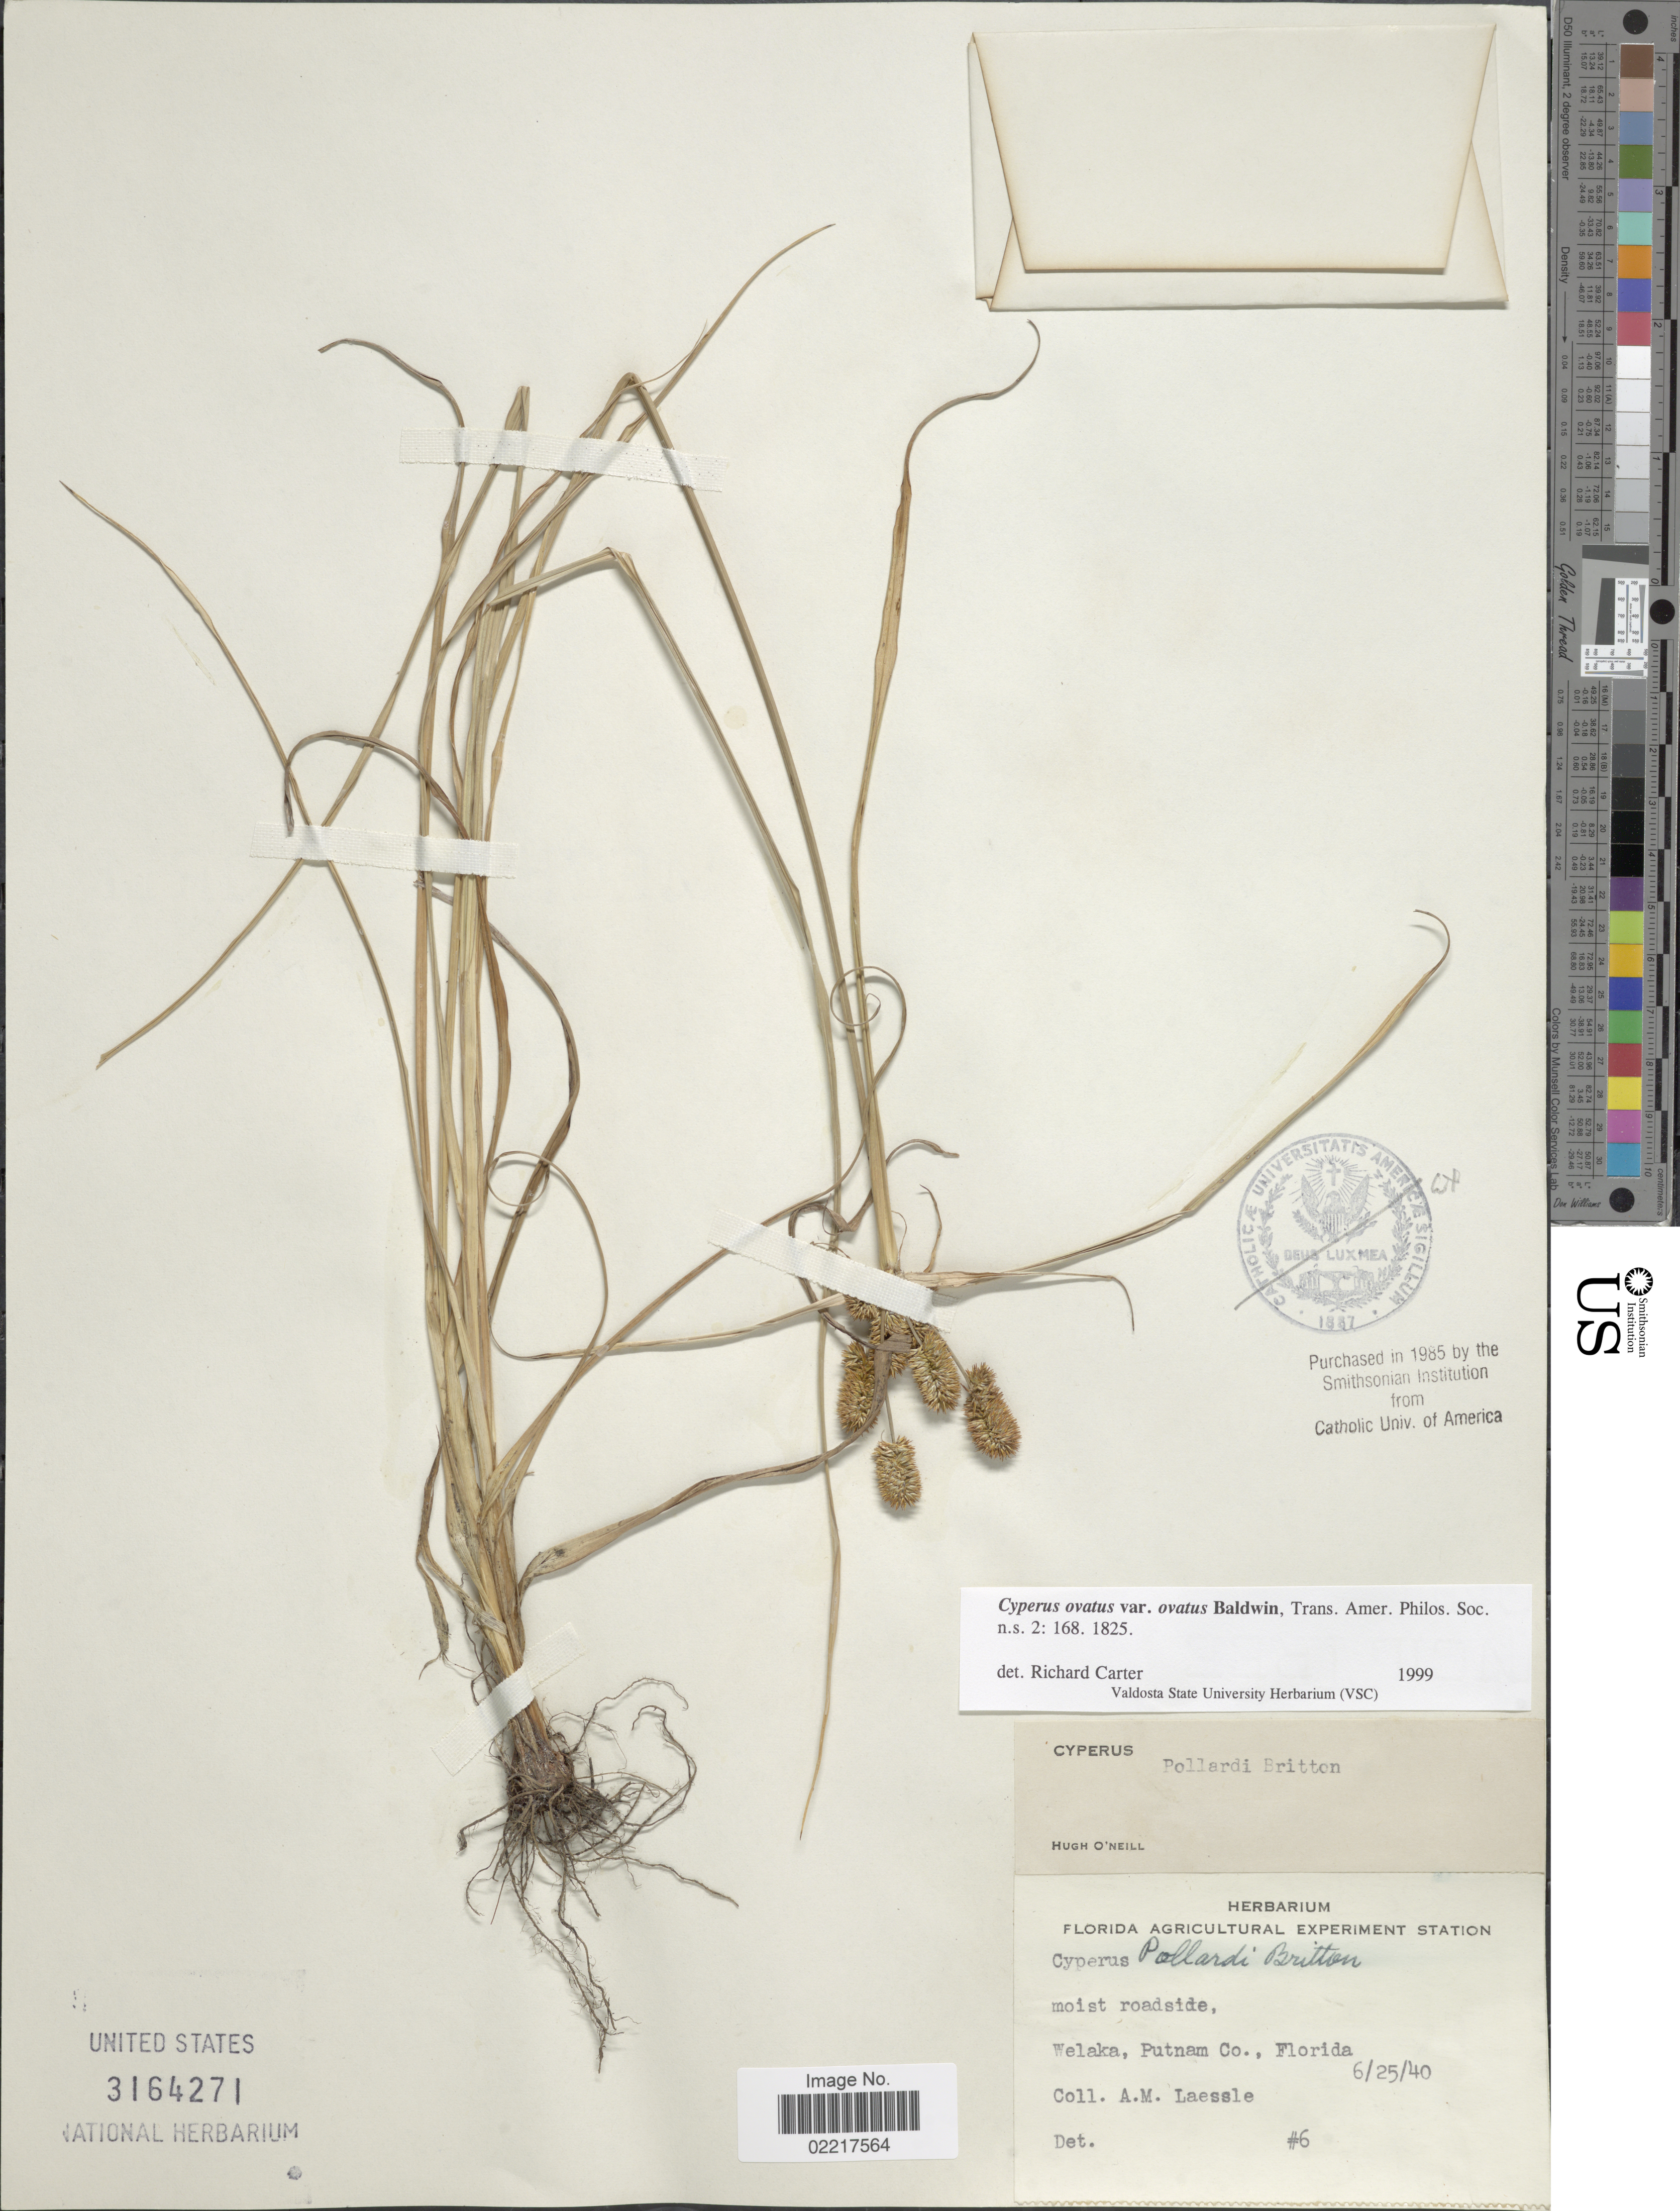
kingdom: Plantae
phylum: Tracheophyta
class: Liliopsida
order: Poales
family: Cyperaceae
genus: Cyperus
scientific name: Cyperus ovatus var. ovatus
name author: Baldwin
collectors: A. Laessle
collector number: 6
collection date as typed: Transcribed d/m/y: 25/6/40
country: United States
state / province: Florida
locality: Moist roadside, Welaka, Putnam Co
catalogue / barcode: US 3164271